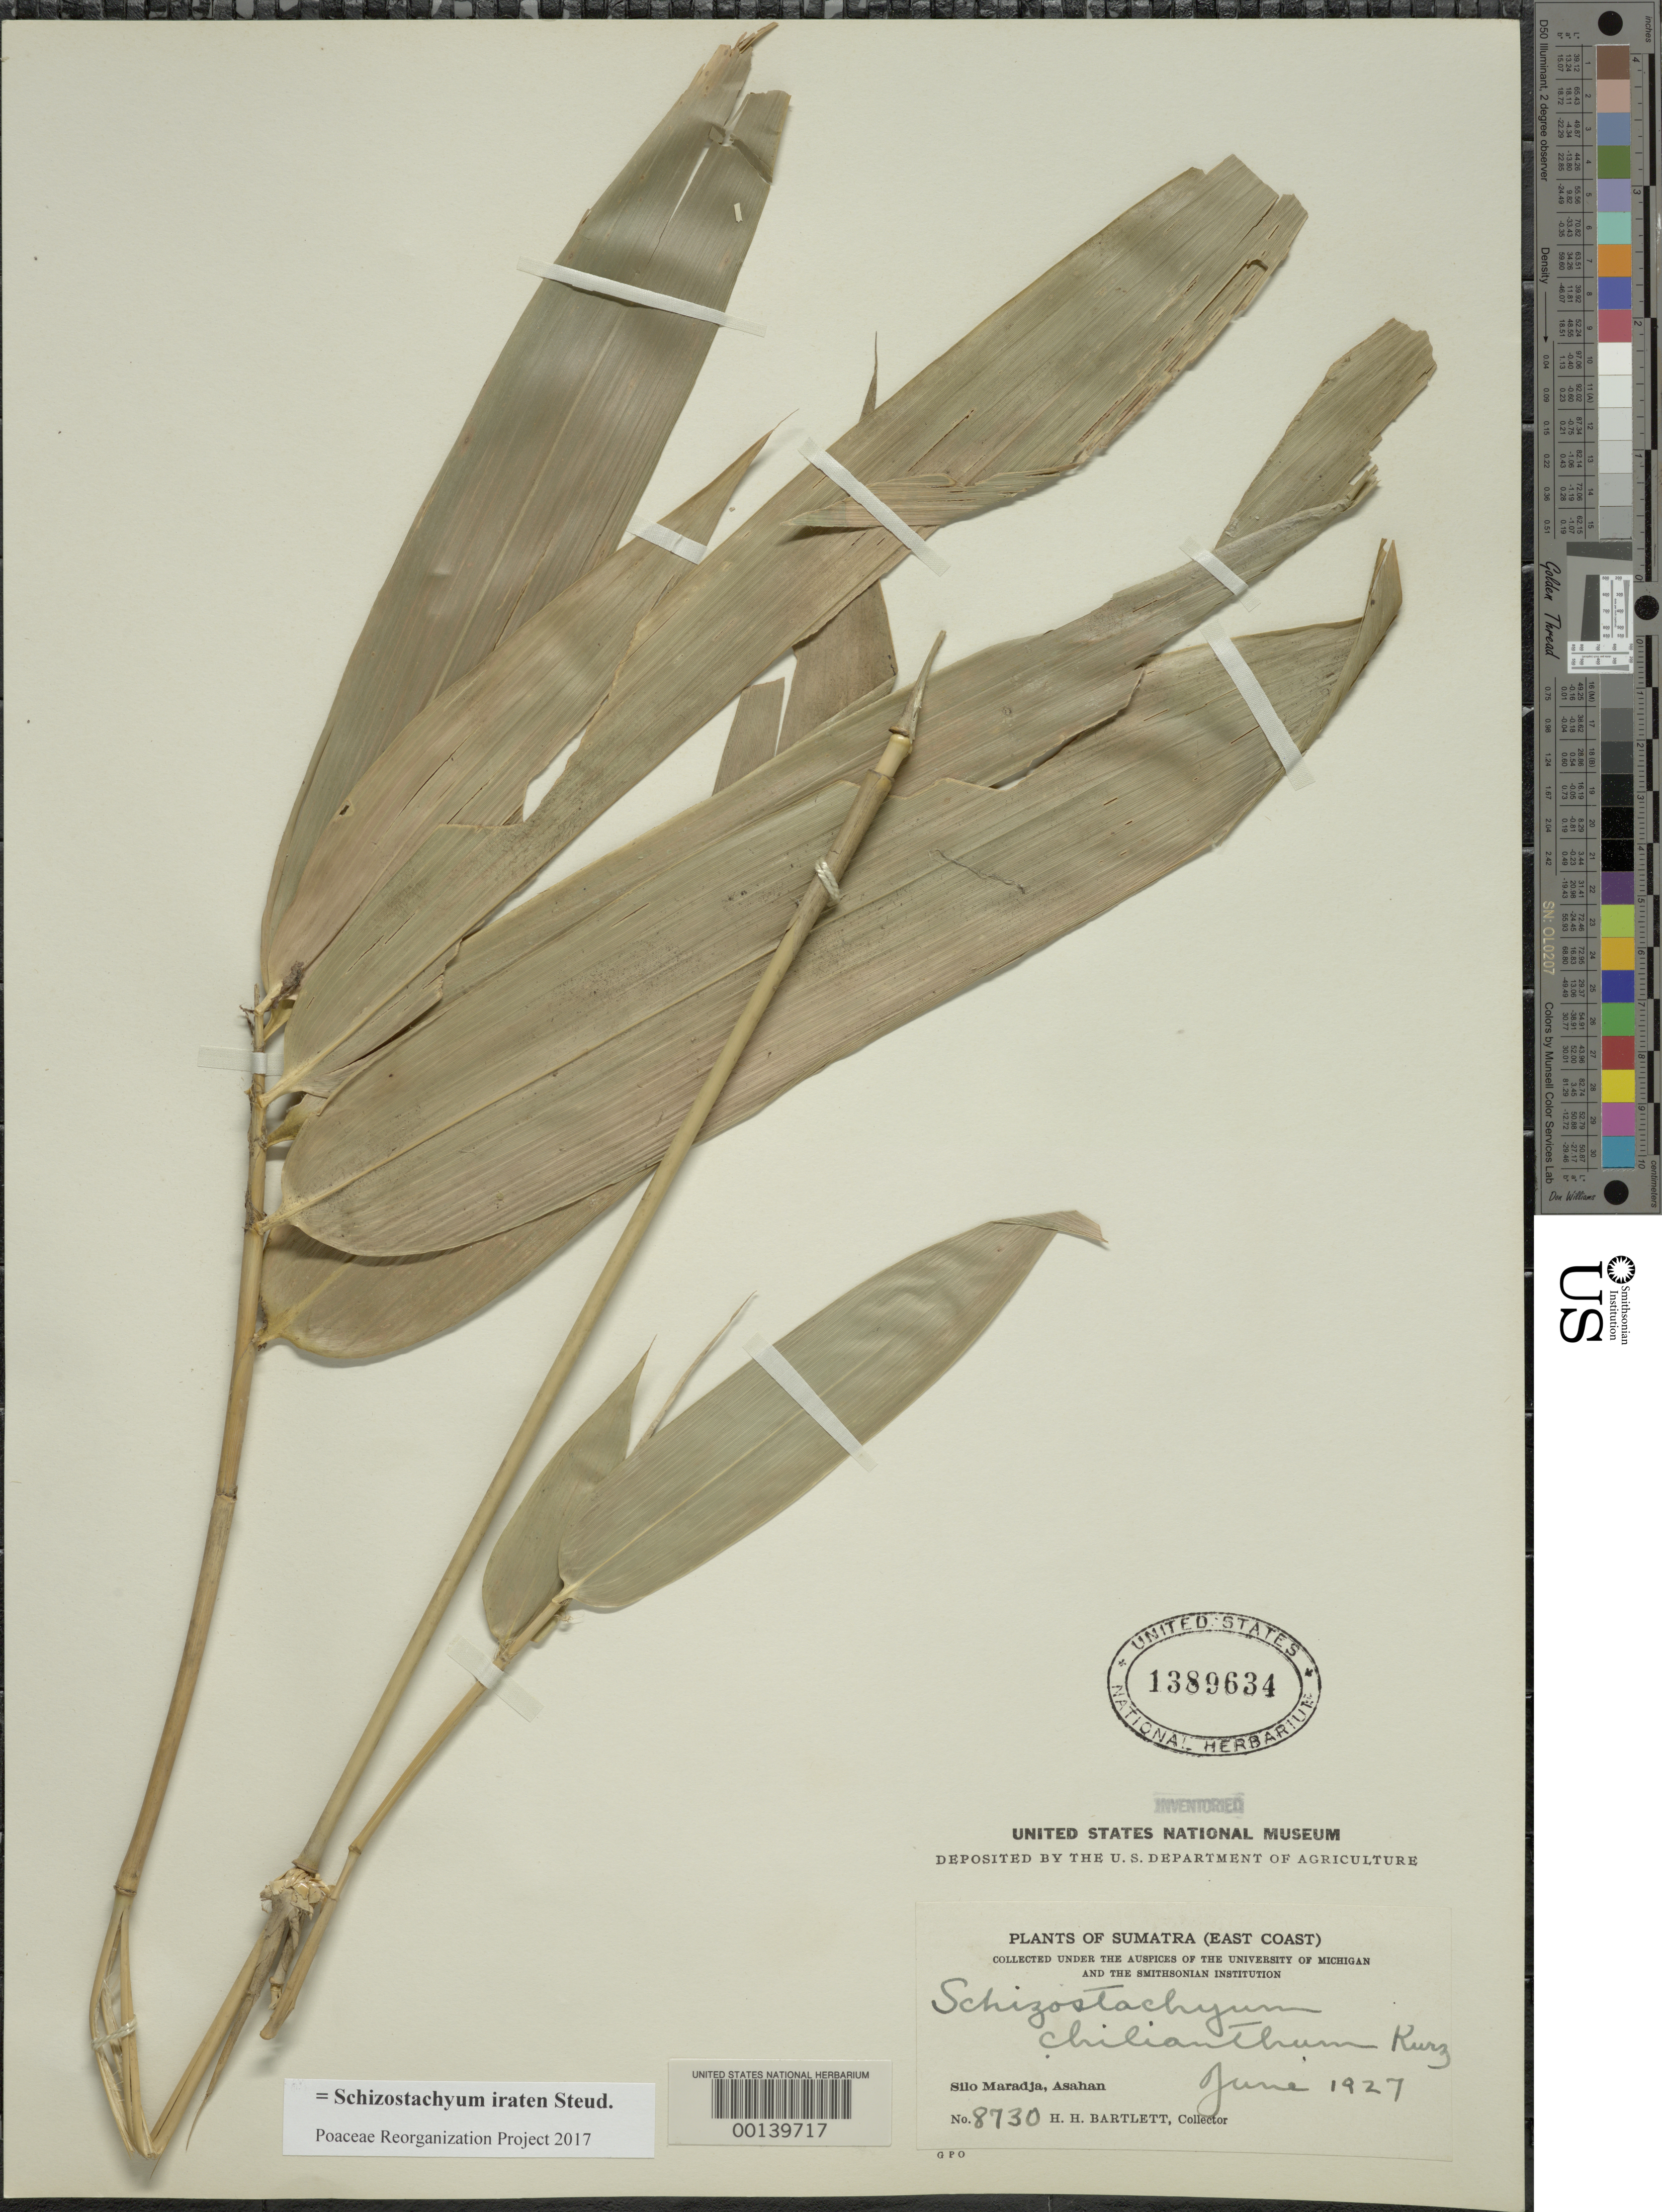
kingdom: Plantae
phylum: Tracheophyta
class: Liliopsida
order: Poales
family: Poaceae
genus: Schizostachyum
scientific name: Schizostachyum iraten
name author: Steud.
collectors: H. H. Bartlett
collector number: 8730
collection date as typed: Jul 1927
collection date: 1927-07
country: Indonesia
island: Sumatra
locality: Asahan, silo maradja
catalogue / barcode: US 1389634